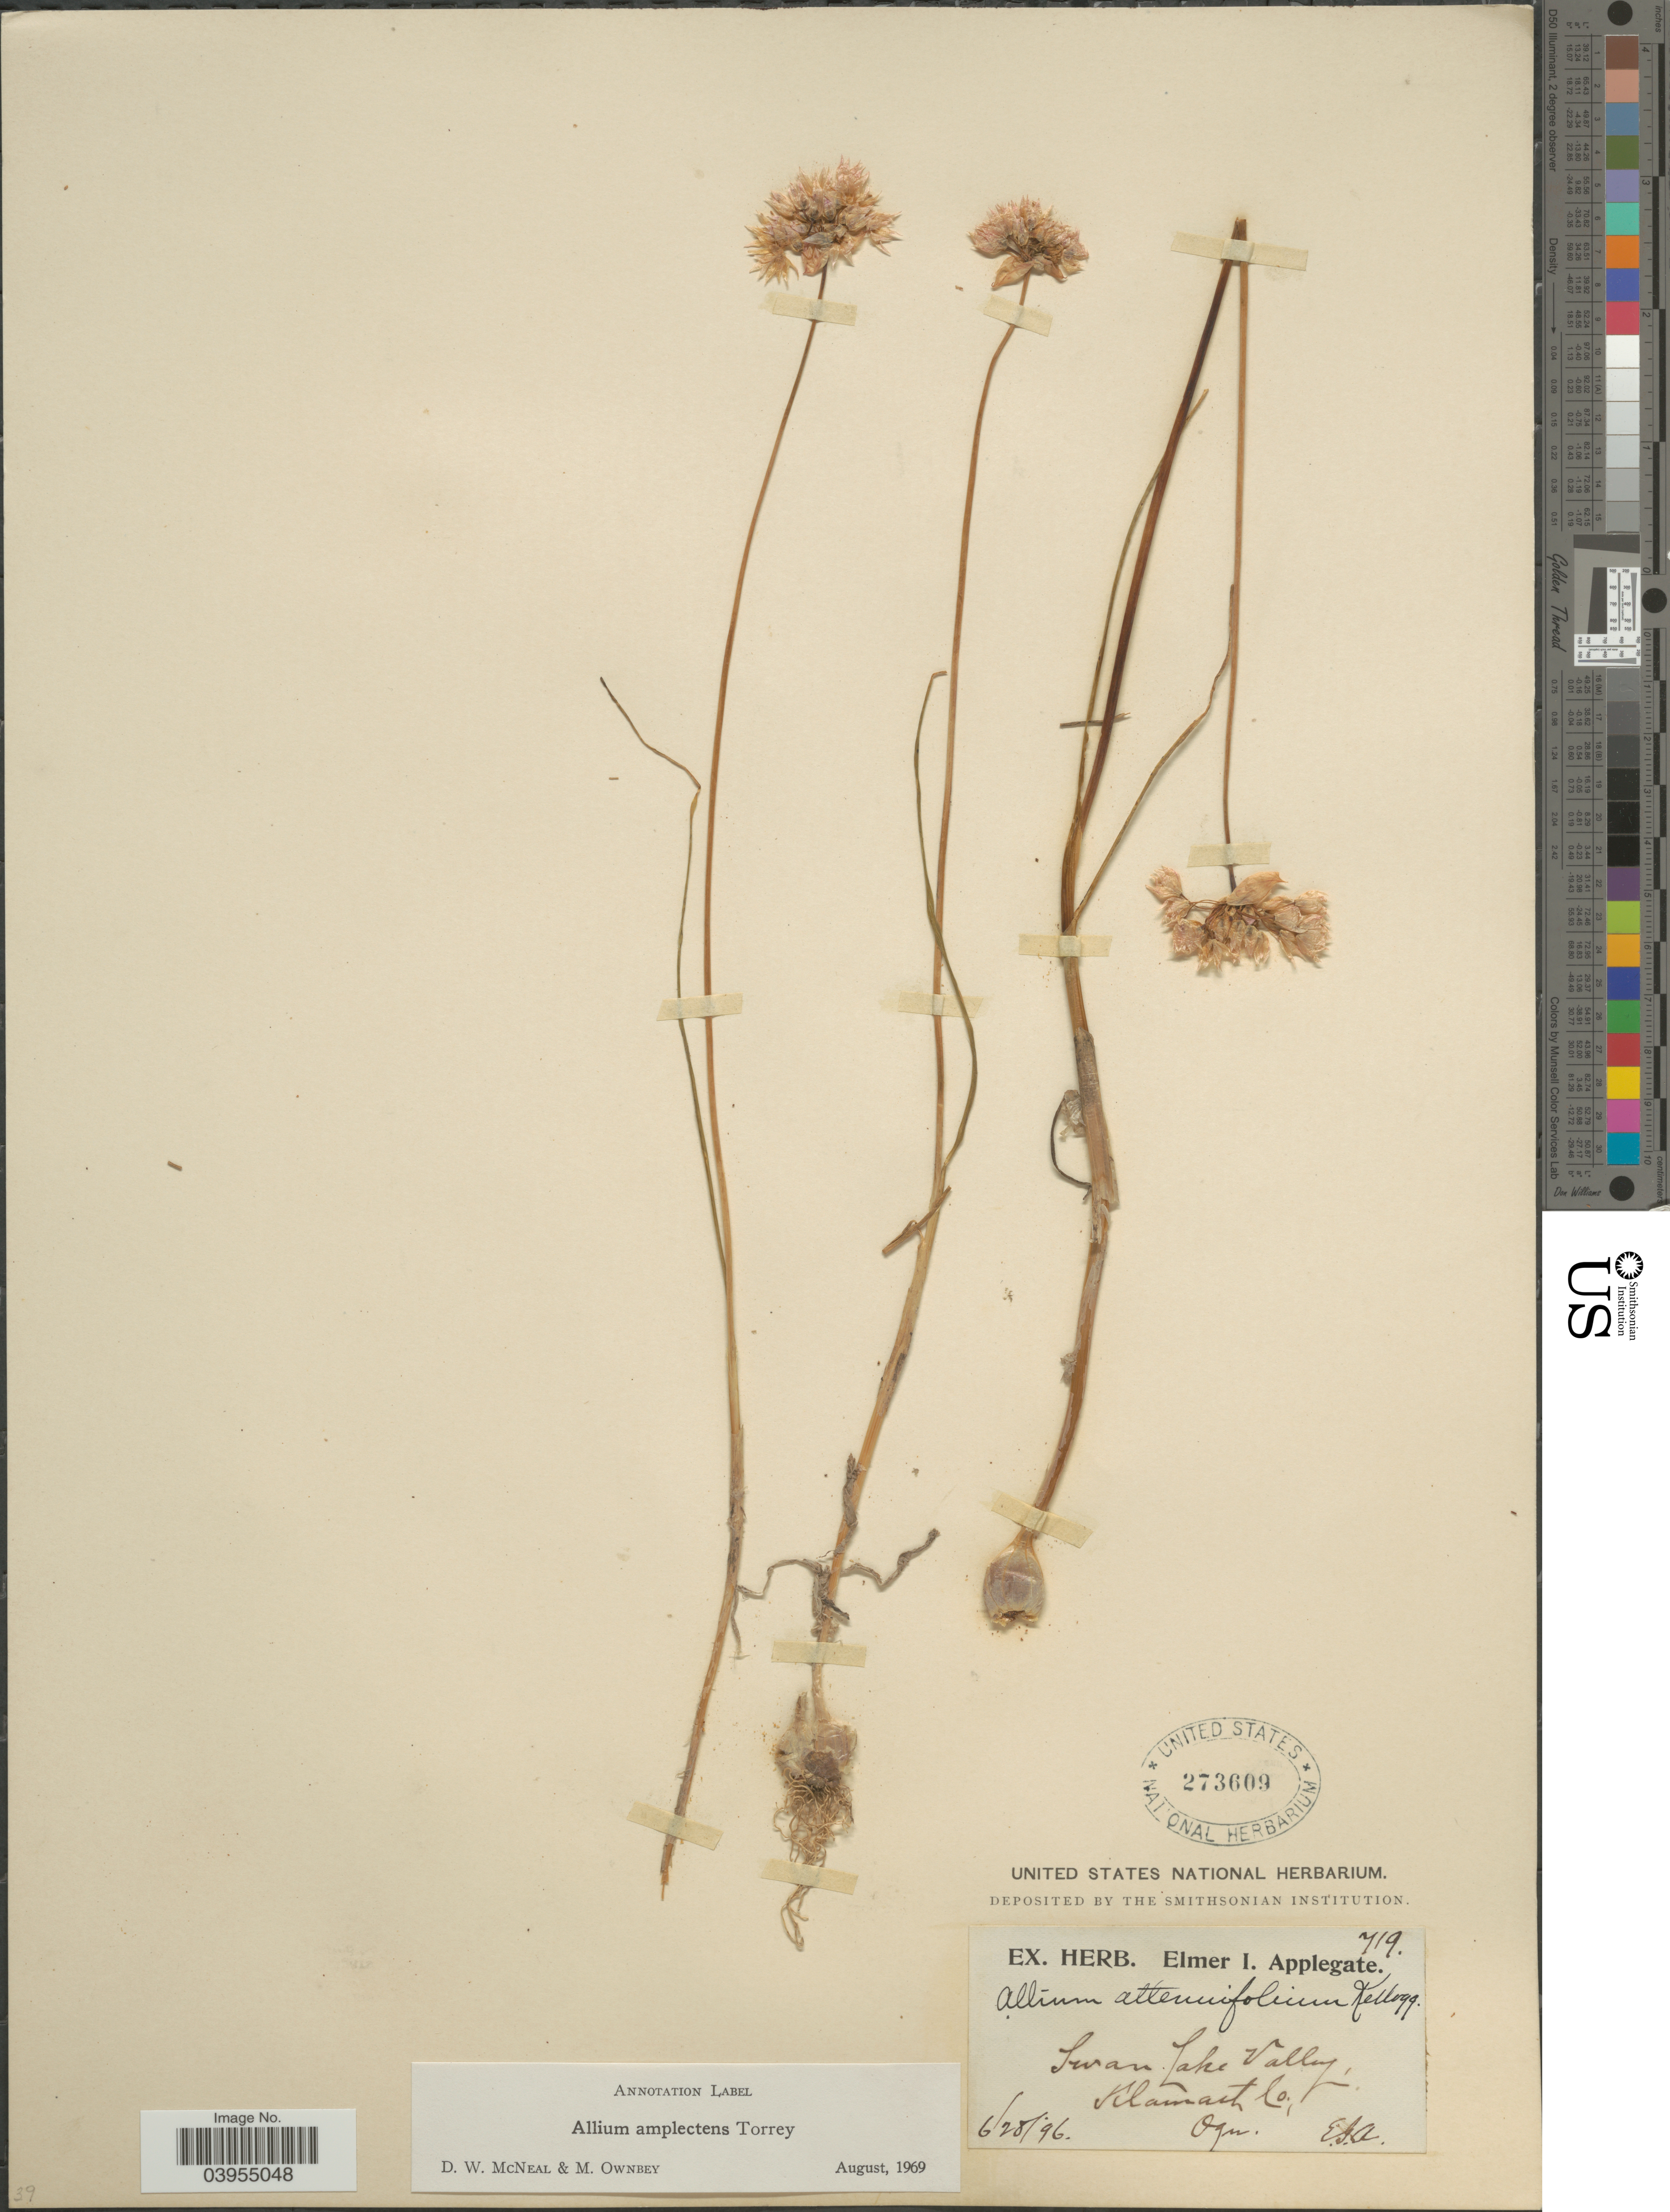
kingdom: Plantae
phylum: Tracheophyta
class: Liliopsida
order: Asparagales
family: Amaryllidaceae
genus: Allium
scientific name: Allium amplectens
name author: Torr.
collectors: E. I. Applegate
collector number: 719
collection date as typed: Transcribed d/m/y: 28/6/96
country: United States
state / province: Oregon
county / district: Klamath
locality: Swan Lake Valley, Klamath Co.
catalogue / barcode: US 273609